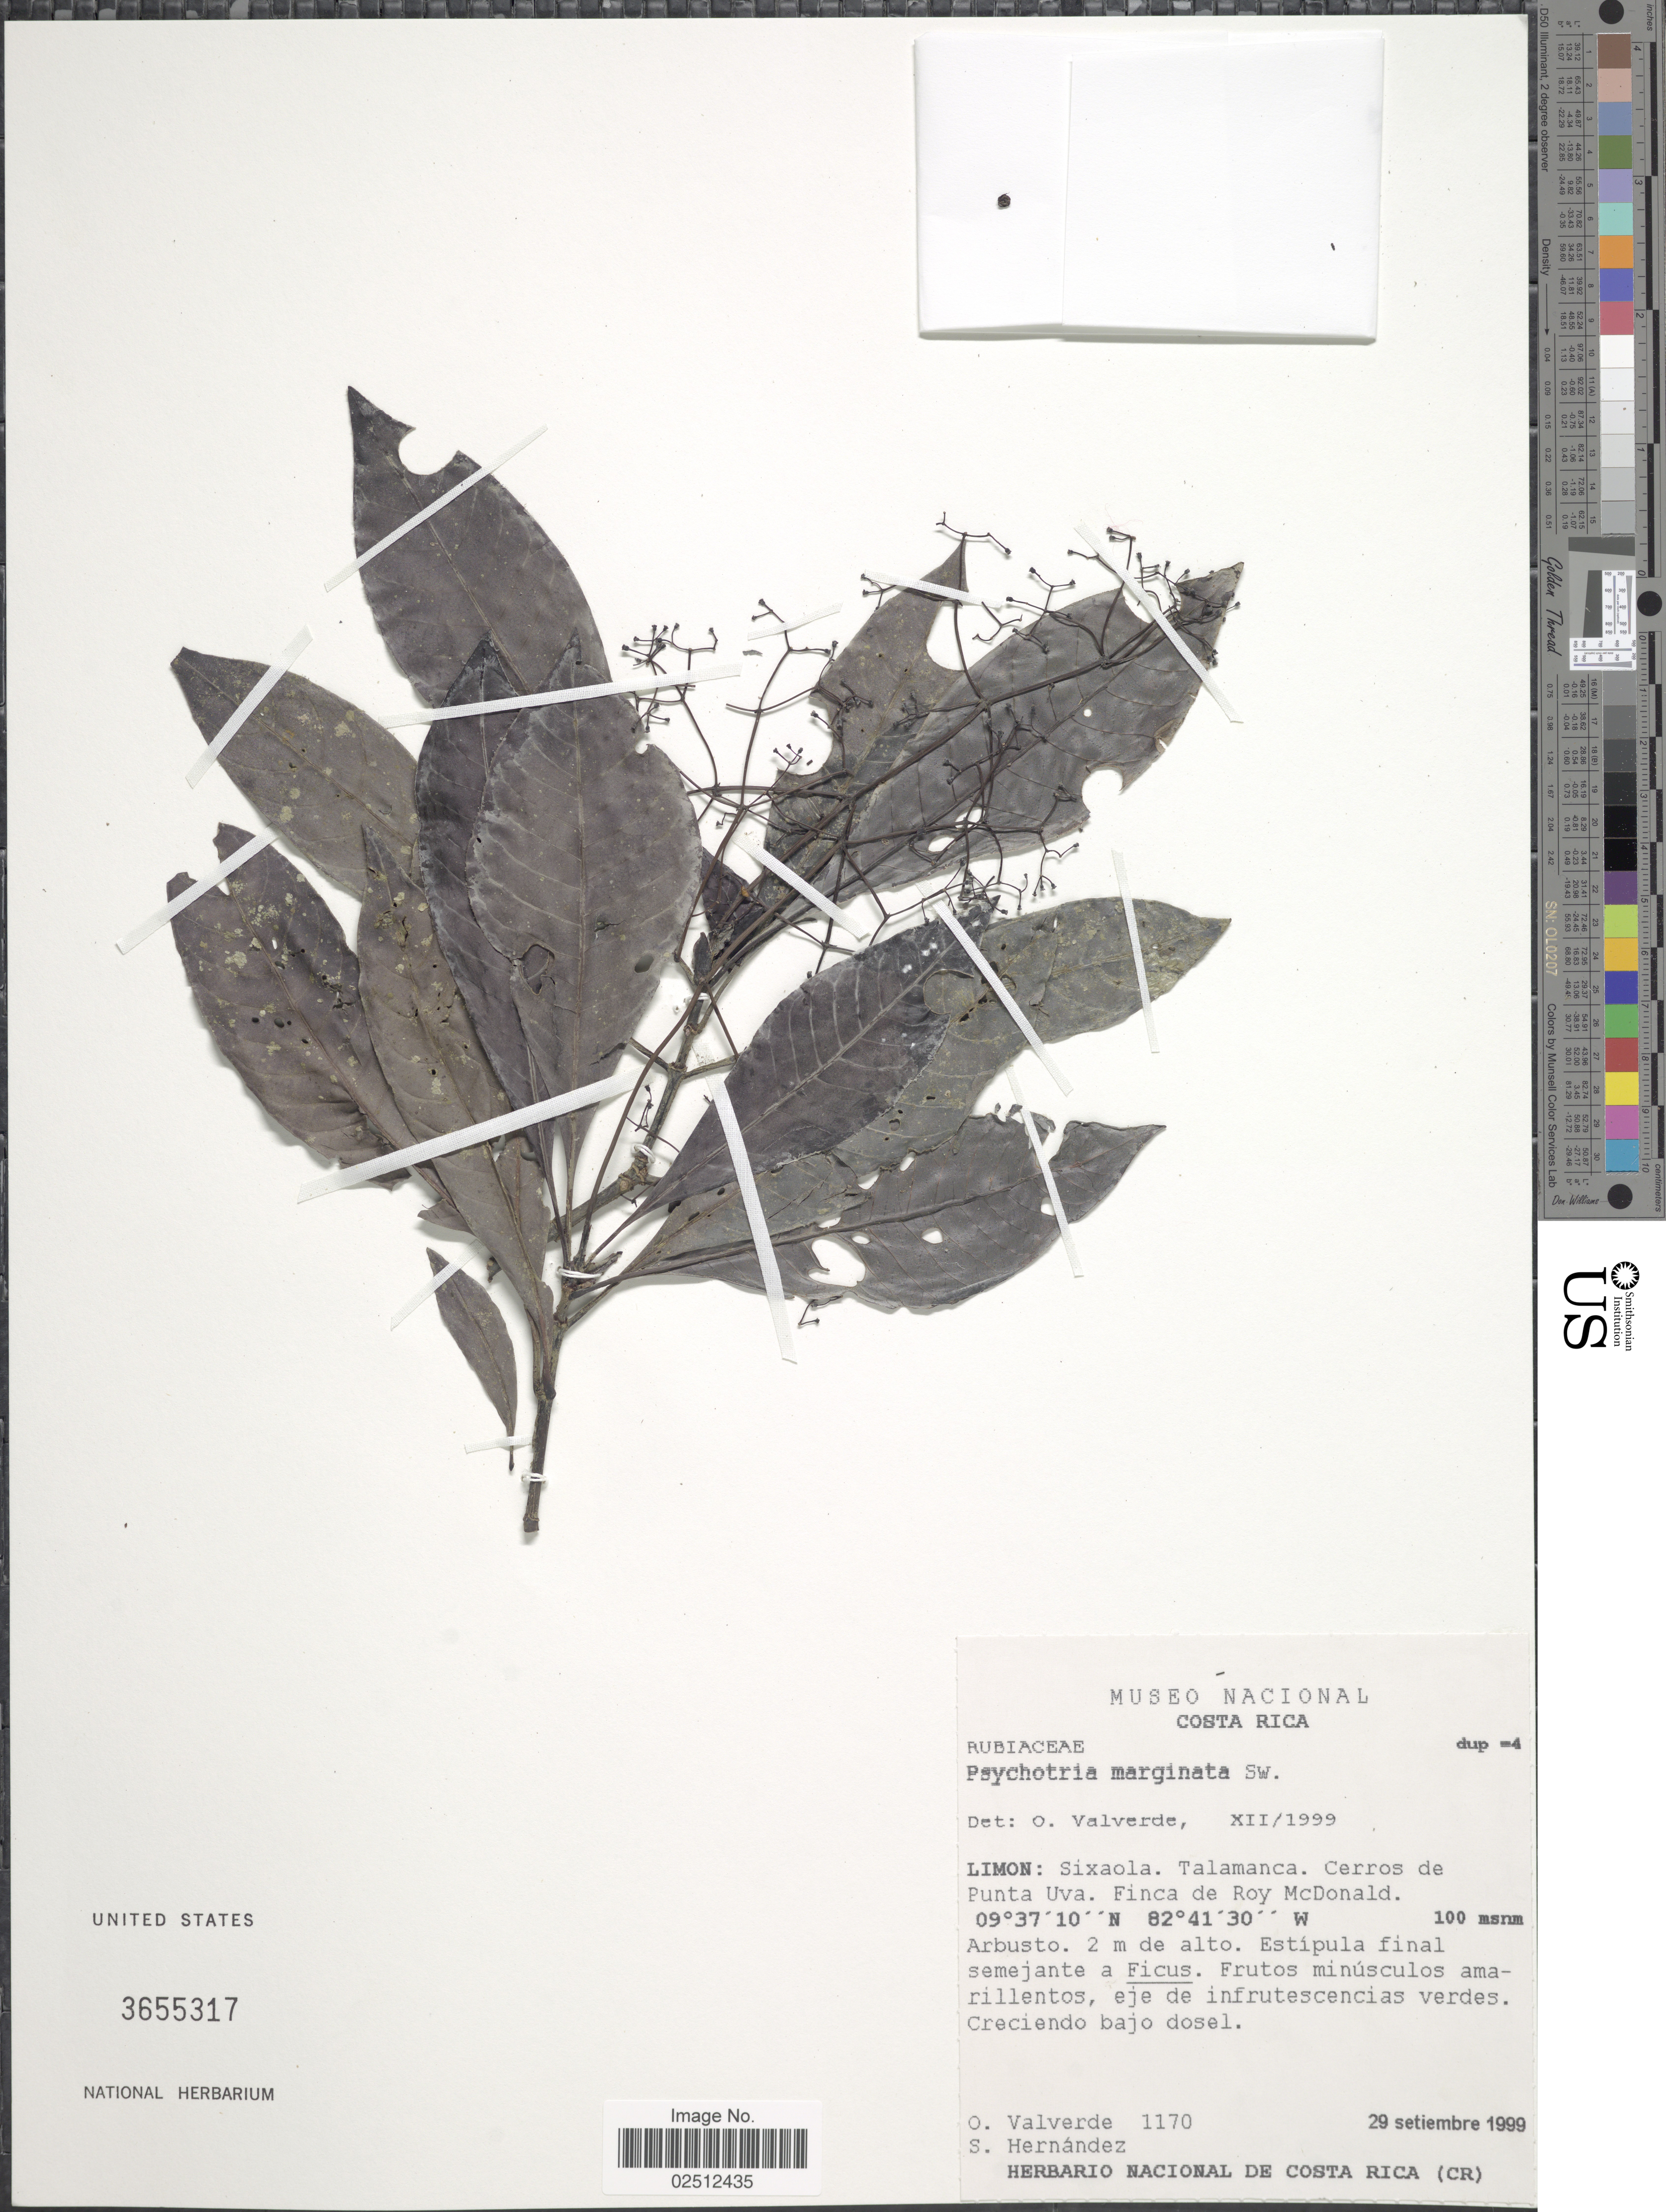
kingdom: Plantae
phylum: Tracheophyta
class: Magnoliopsida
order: Gentianales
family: Rubiaceae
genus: Psychotria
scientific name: Psychotria marginata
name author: Sw.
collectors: O. Valverde & S. Hernández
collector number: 1170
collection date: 1990-09-29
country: Costa Rica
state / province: Limón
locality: Limon: Sixaola, Talamanca, Cerros de Punta Uva, Finca de Roy McDonald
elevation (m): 100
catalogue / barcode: US 3655317